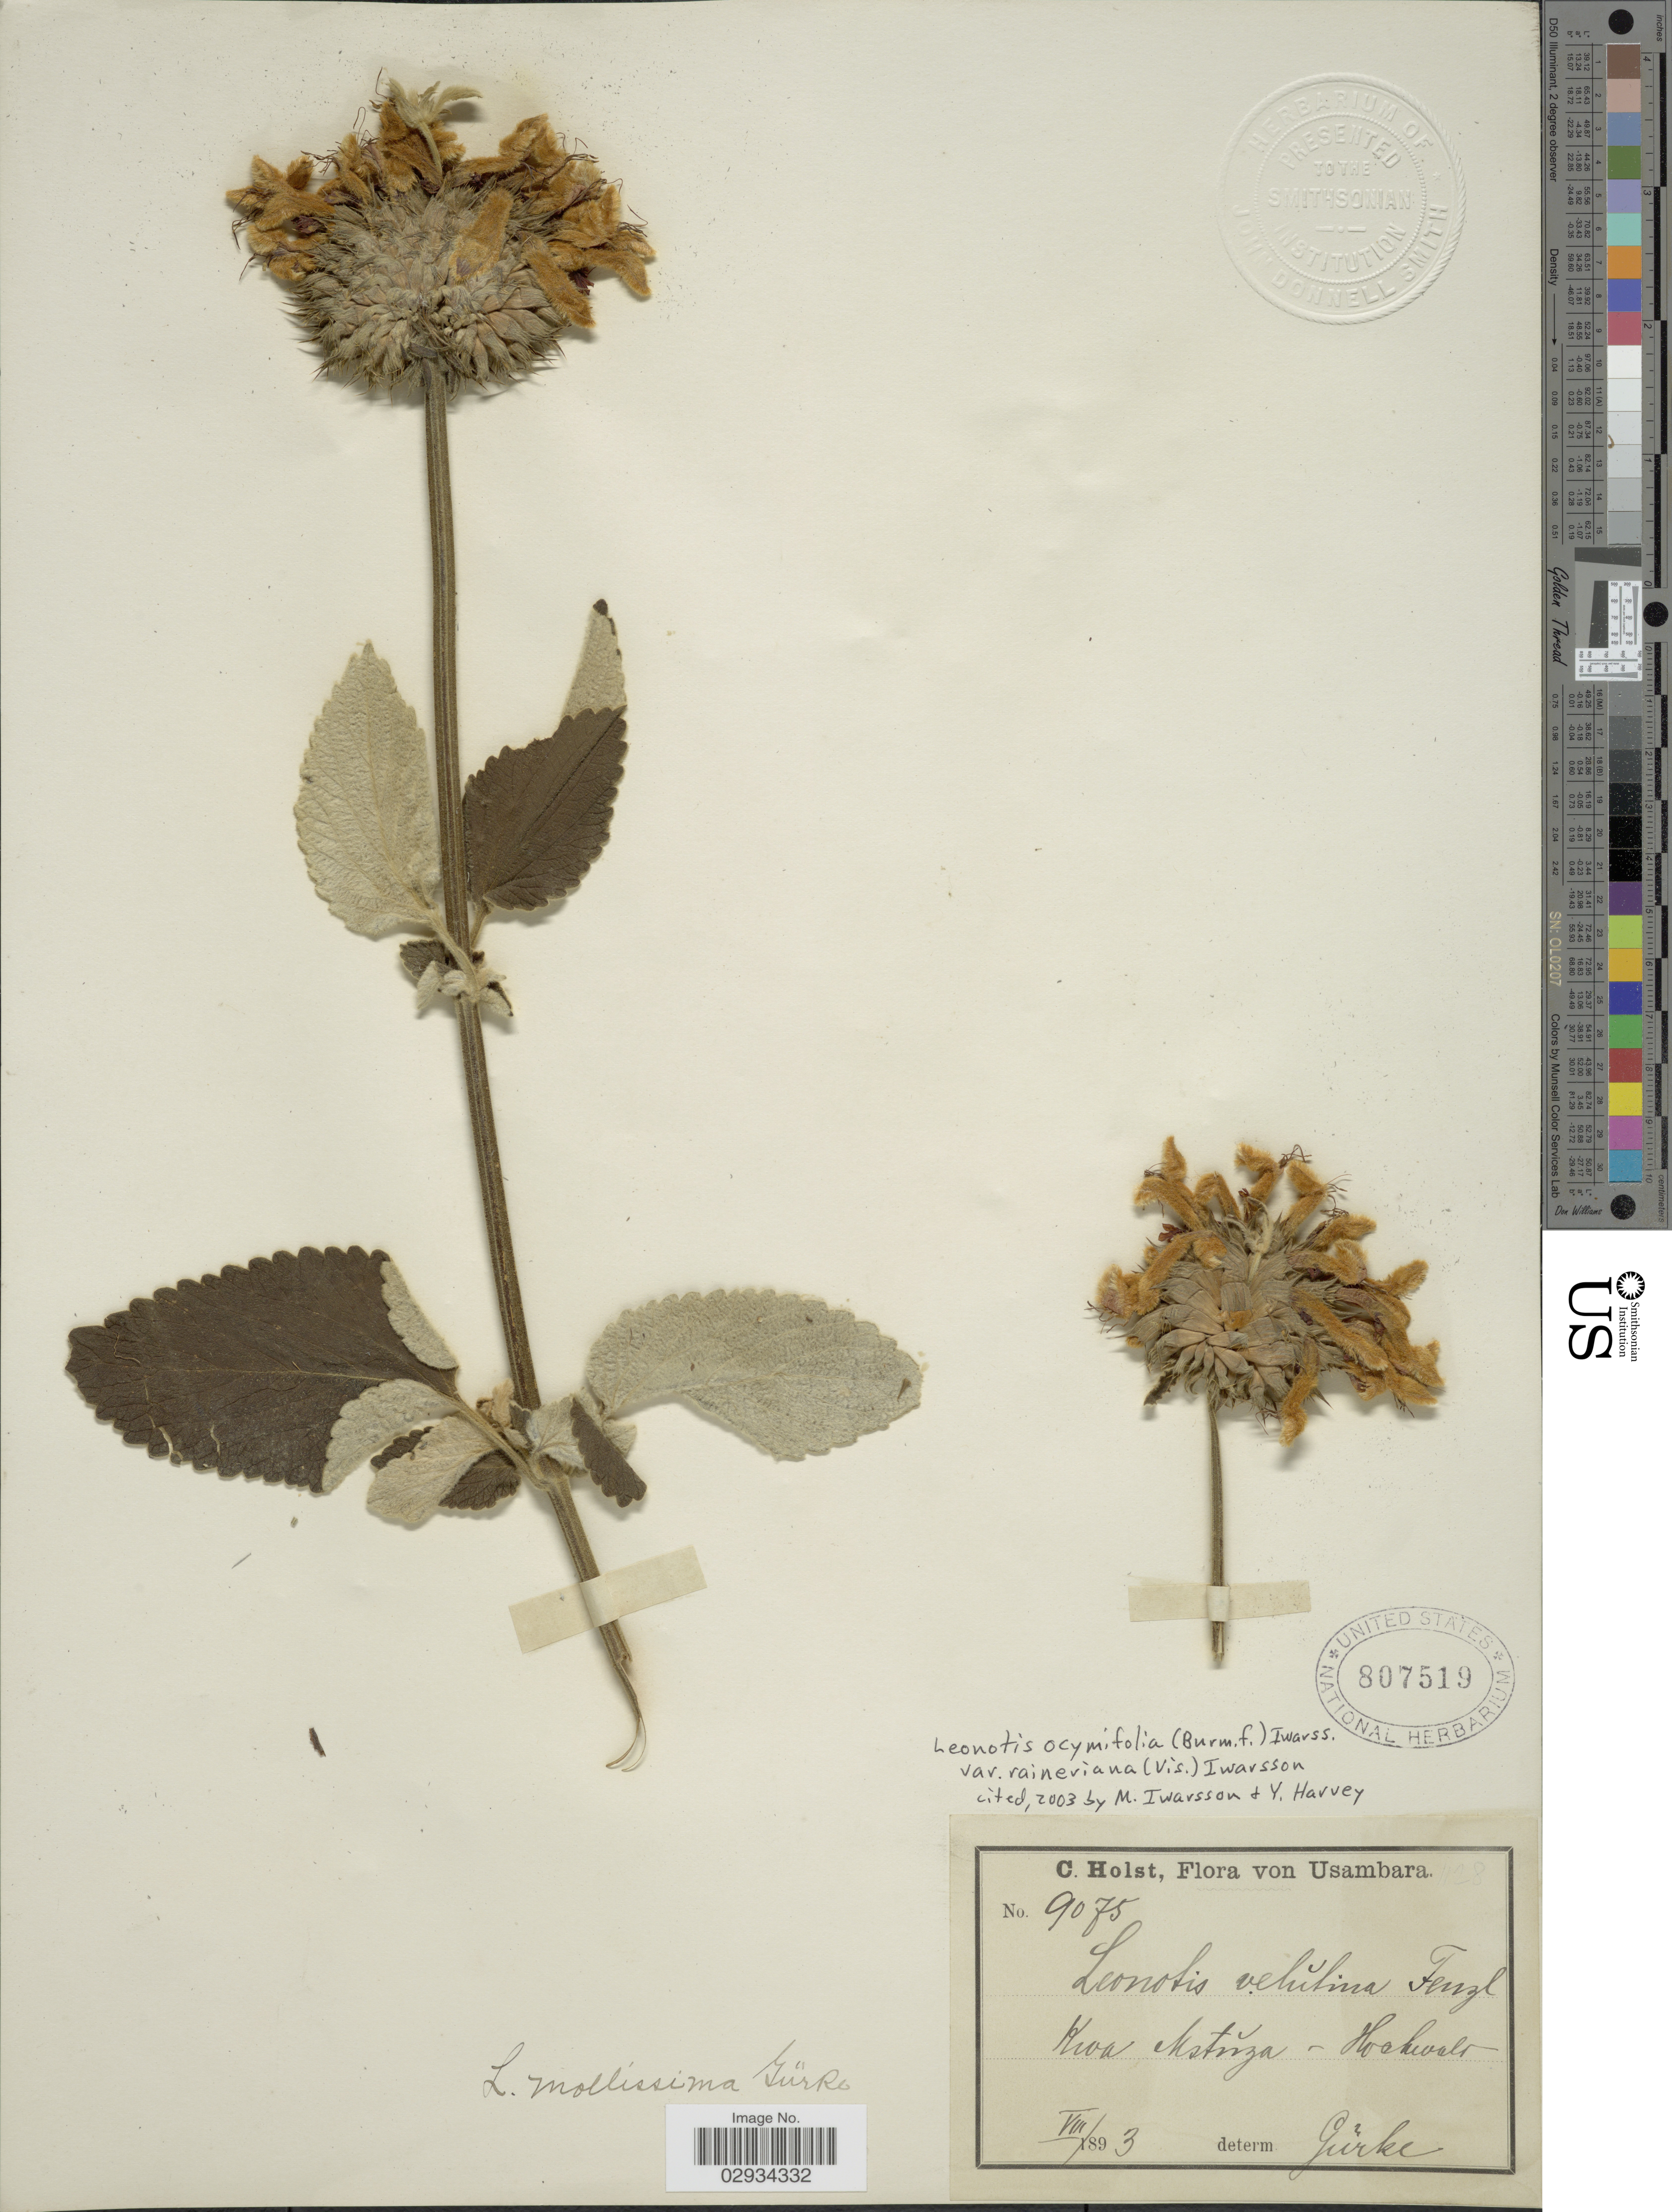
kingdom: Plantae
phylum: Tracheophyta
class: Magnoliopsida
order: Lamiales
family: Lamiaceae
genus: Leonotis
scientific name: Leonotis ocymifolia var. raineriana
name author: Iwarsson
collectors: C. H. Holst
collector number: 9075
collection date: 1893-08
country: Tanzania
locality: Usambara. Kwa ekstüza-Hochwald.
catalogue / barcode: US 807519